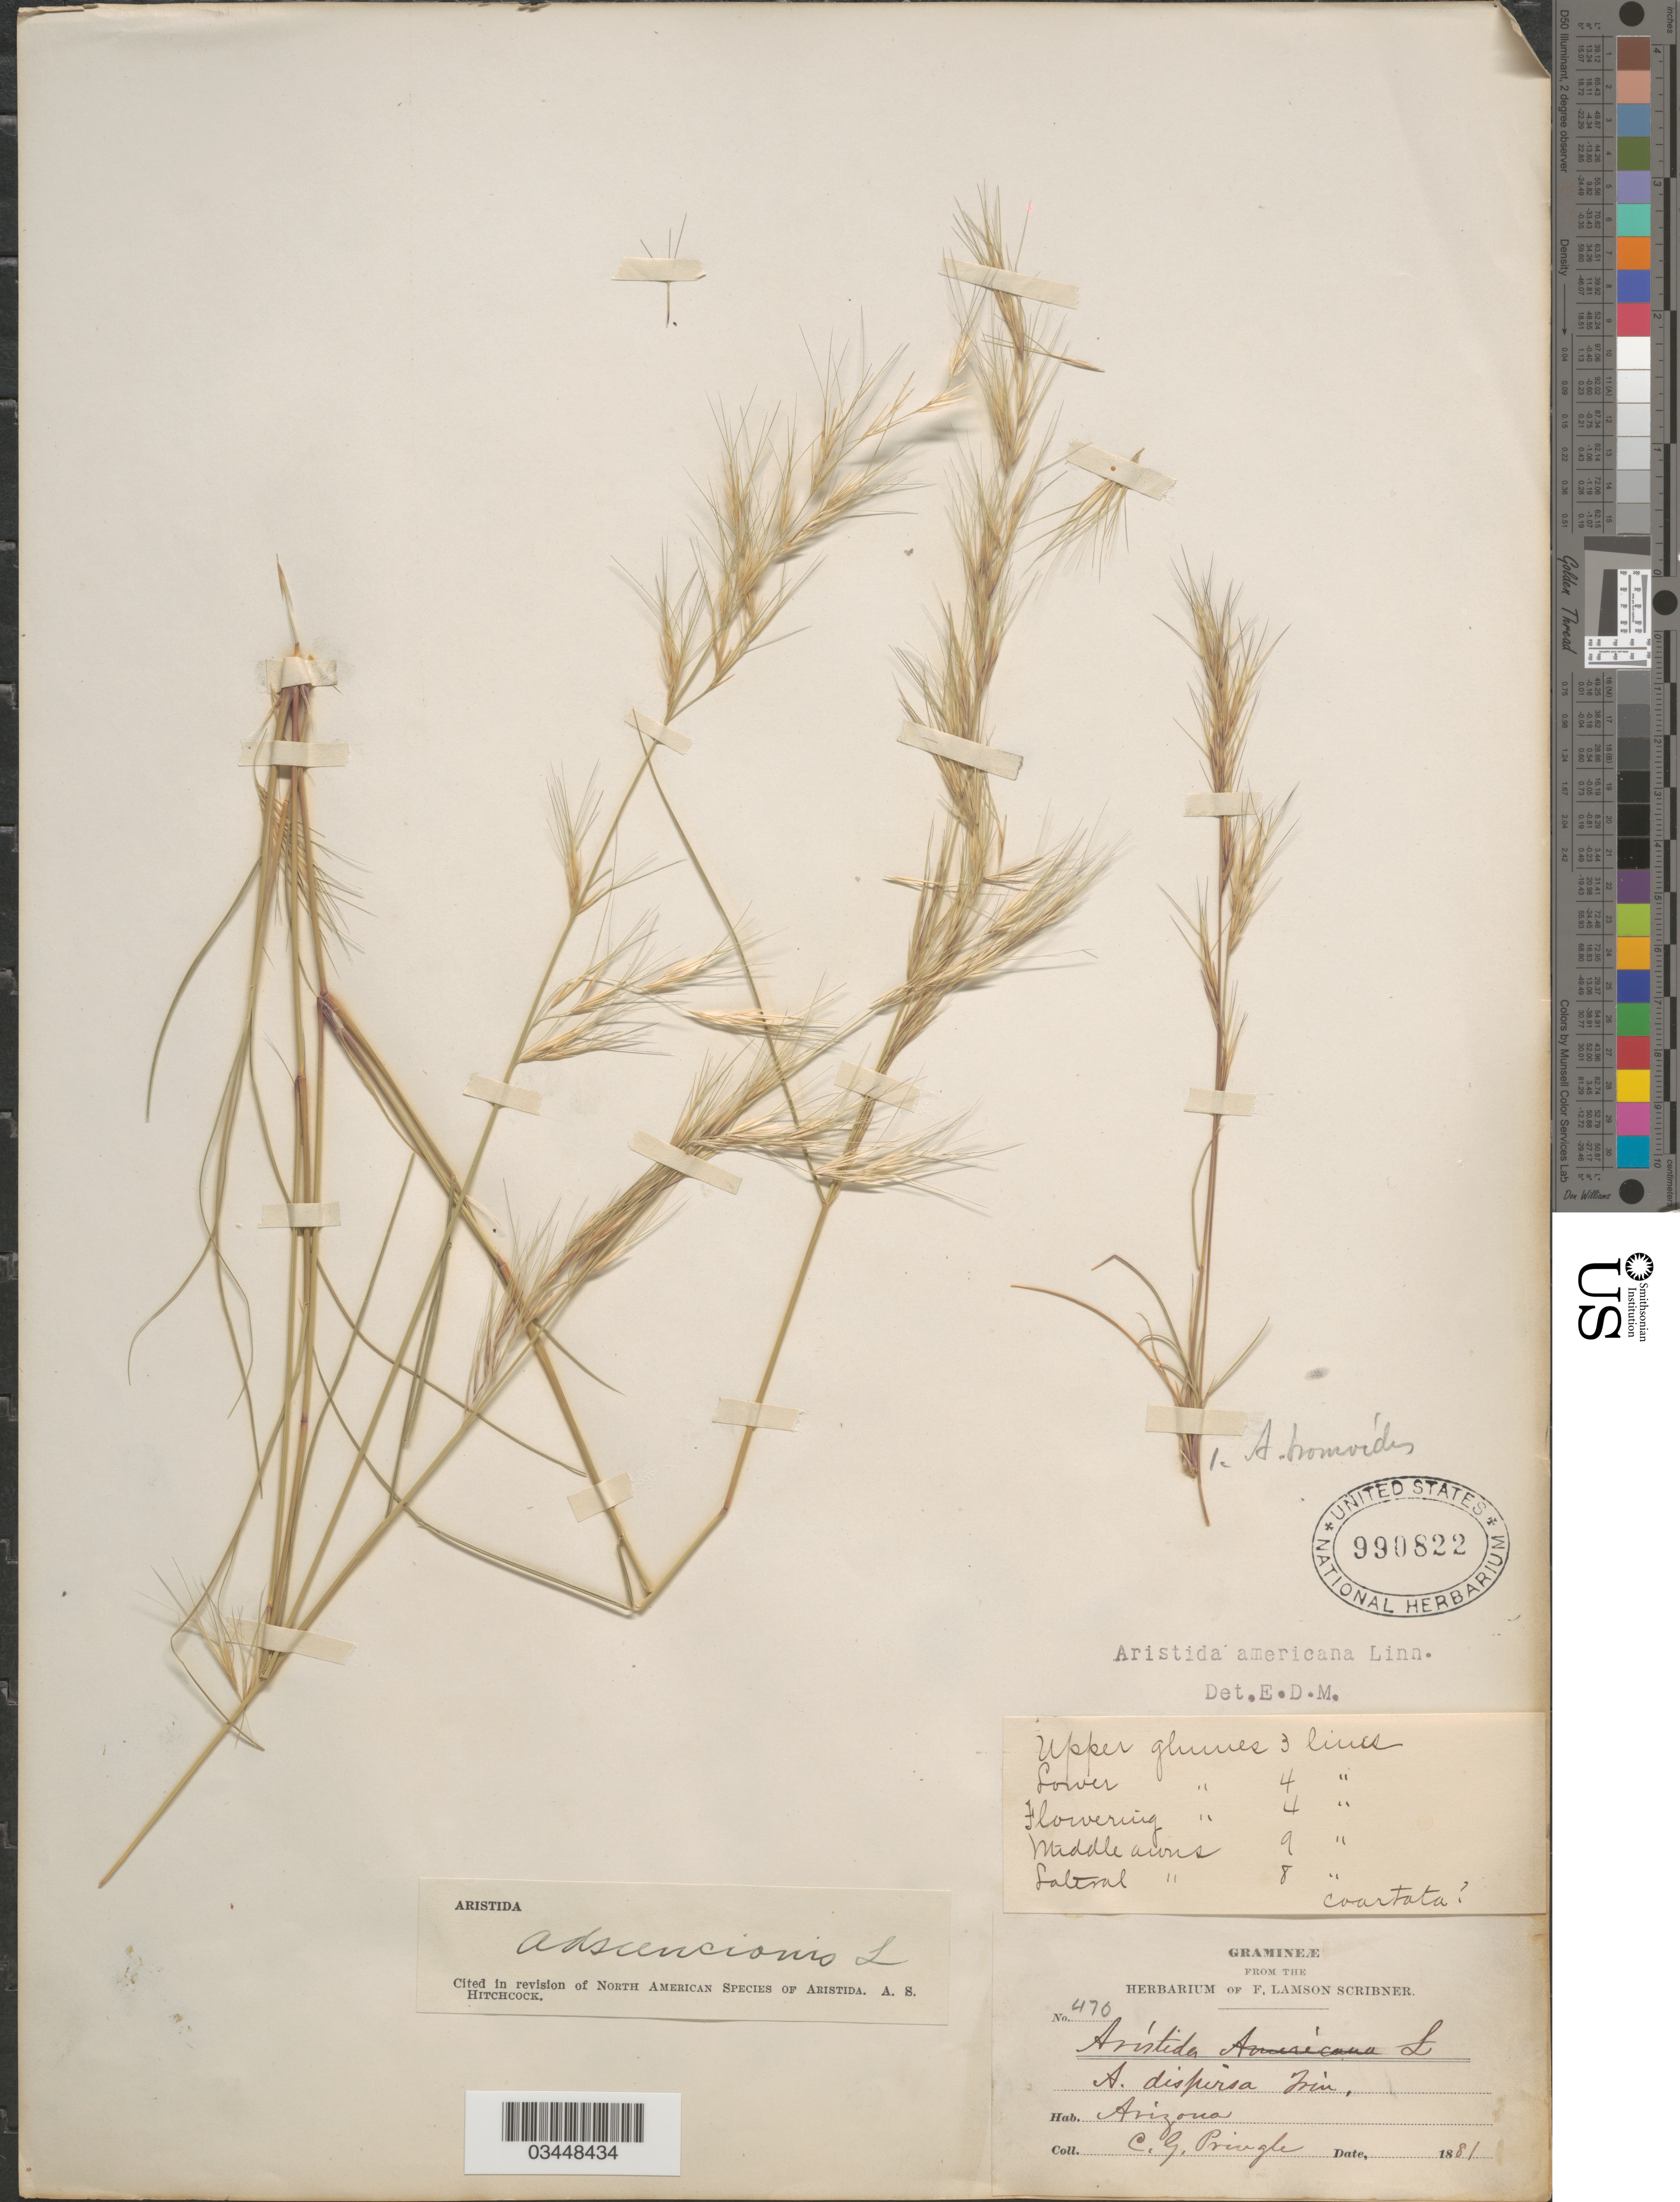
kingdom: Plantae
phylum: Tracheophyta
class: Liliopsida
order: Poales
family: Poaceae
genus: Aristida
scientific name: Aristida adscensionis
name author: L.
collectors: C. G. Pringle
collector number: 470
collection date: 1881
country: United States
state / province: Arizona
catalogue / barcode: US 990822